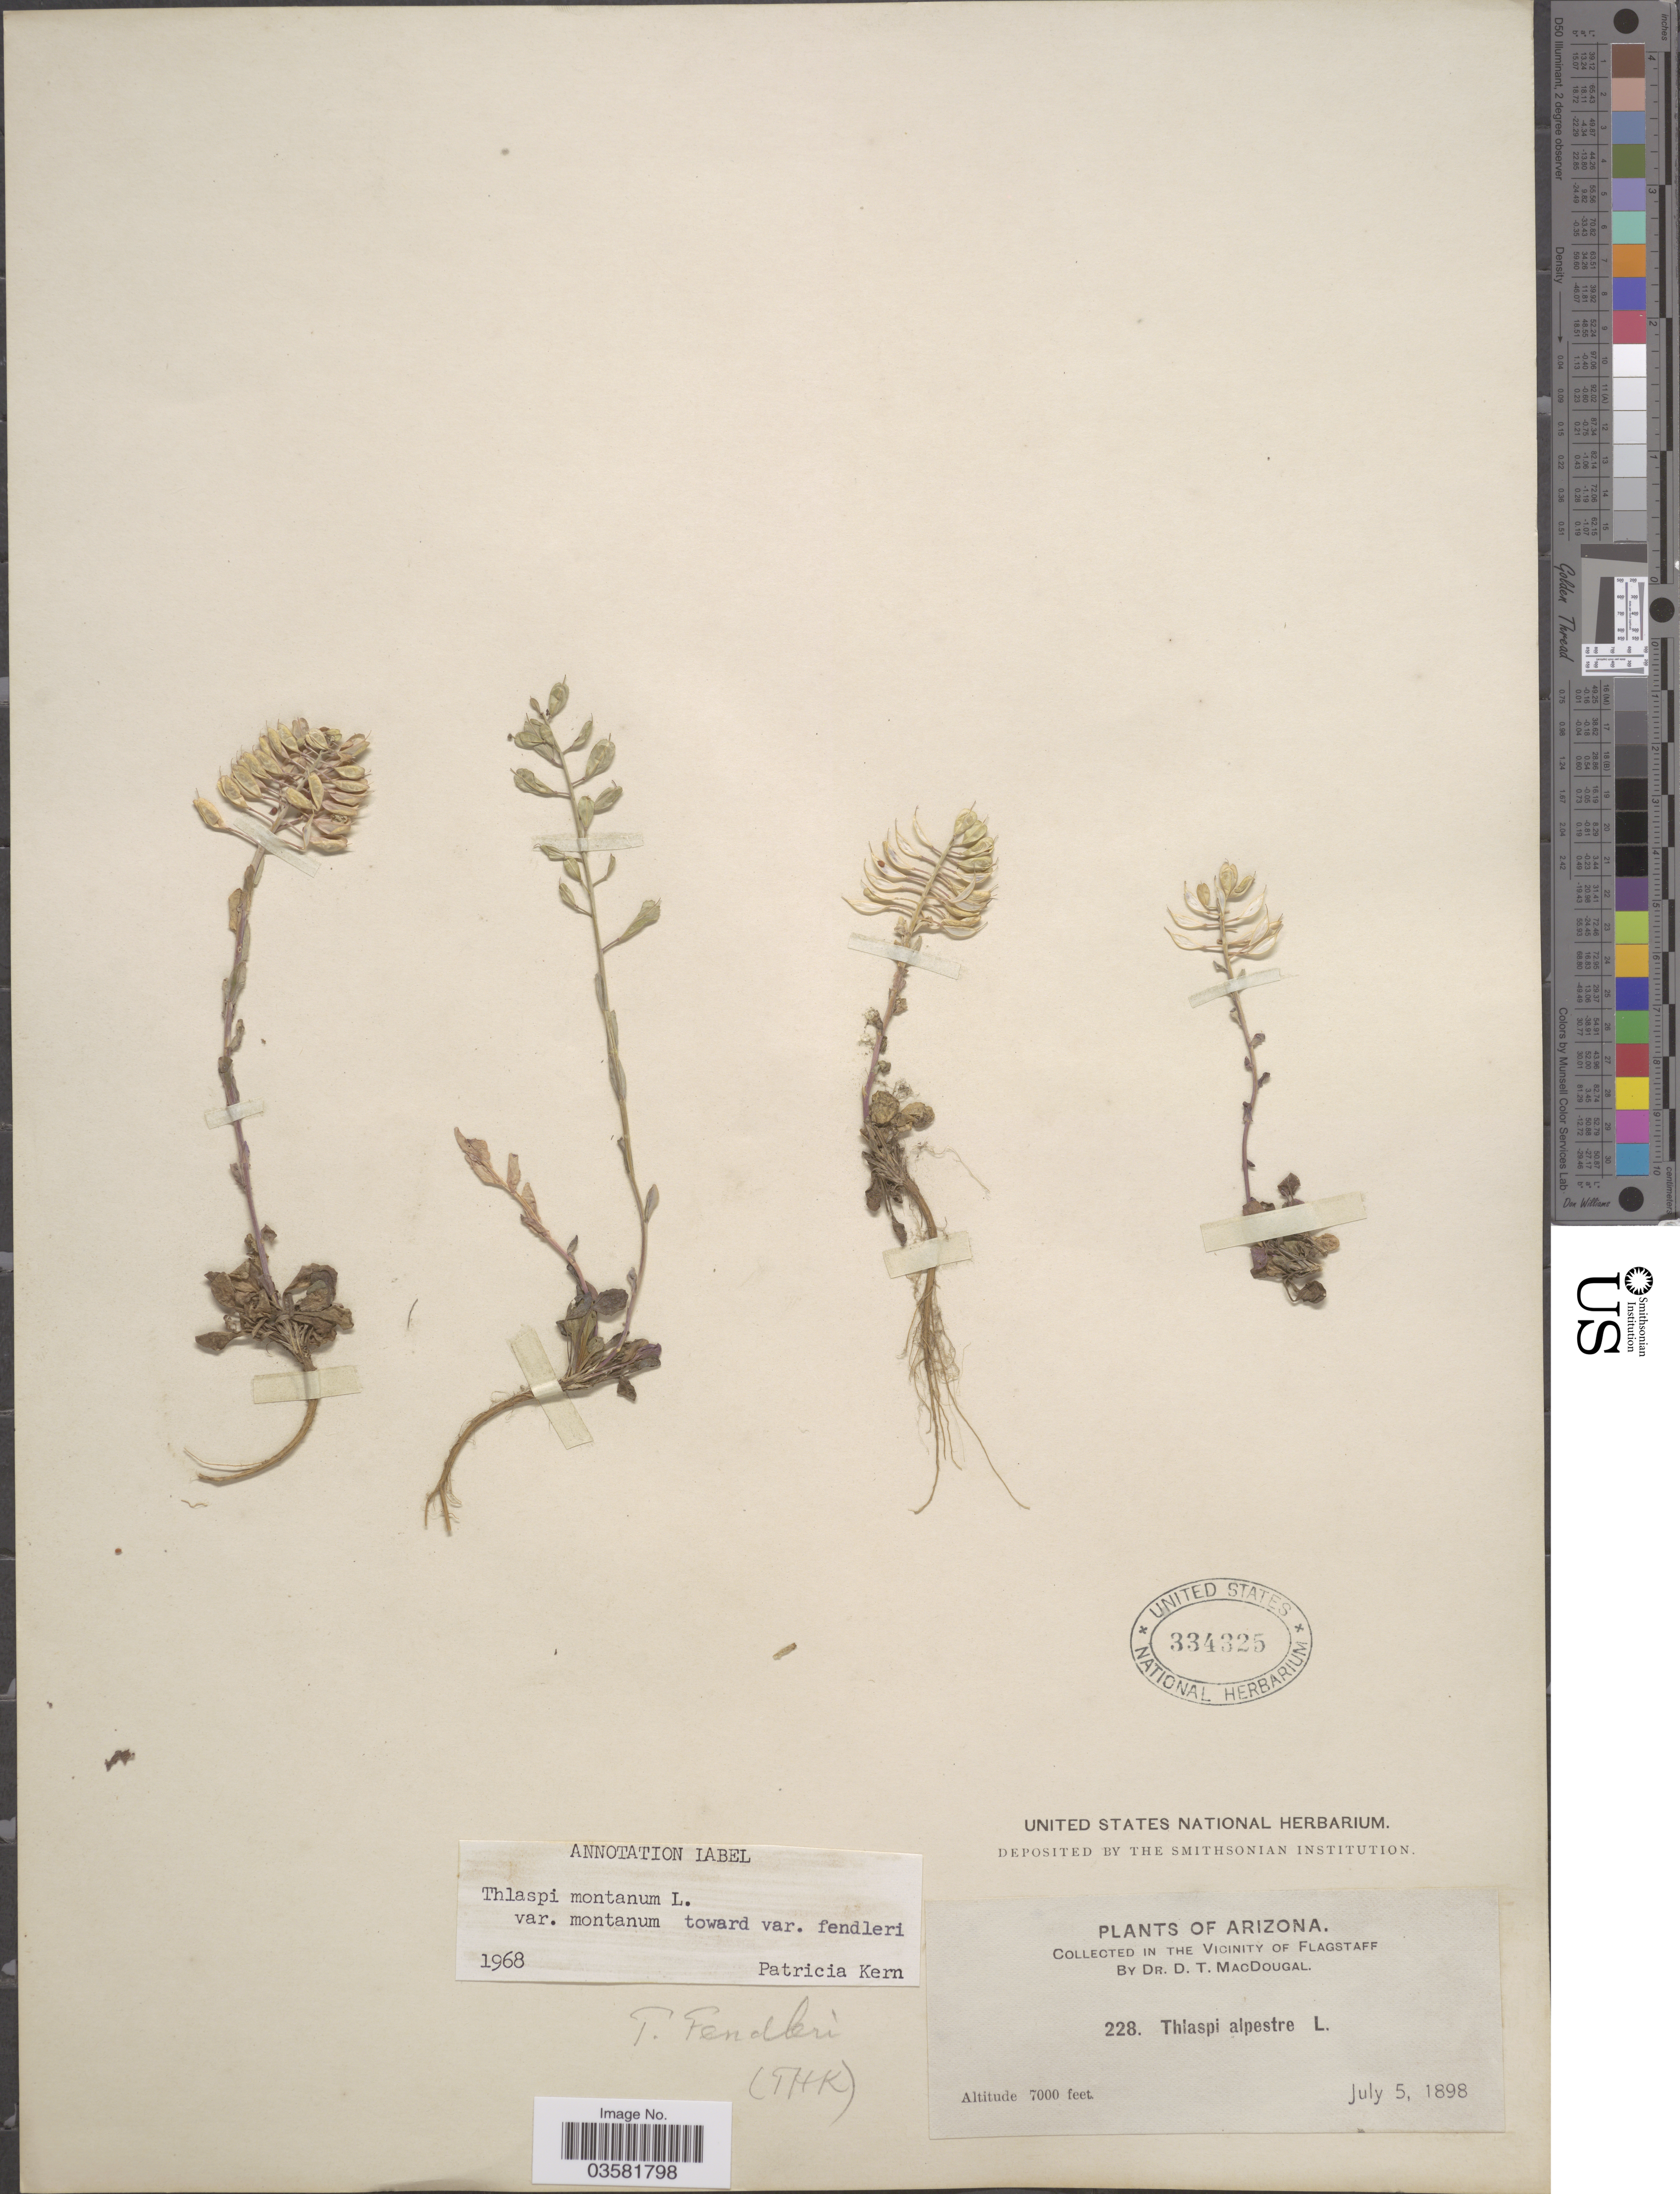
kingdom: Plantae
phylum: Tracheophyta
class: Magnoliopsida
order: Brassicales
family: Brassicaceae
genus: Thlaspi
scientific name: Thlaspi montanum var. montanum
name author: L.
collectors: D. T. MacDougal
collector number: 228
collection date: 1898-07-05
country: United States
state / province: Arizona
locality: The Vicinity of Flagstaff.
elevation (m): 2134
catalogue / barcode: US 334325